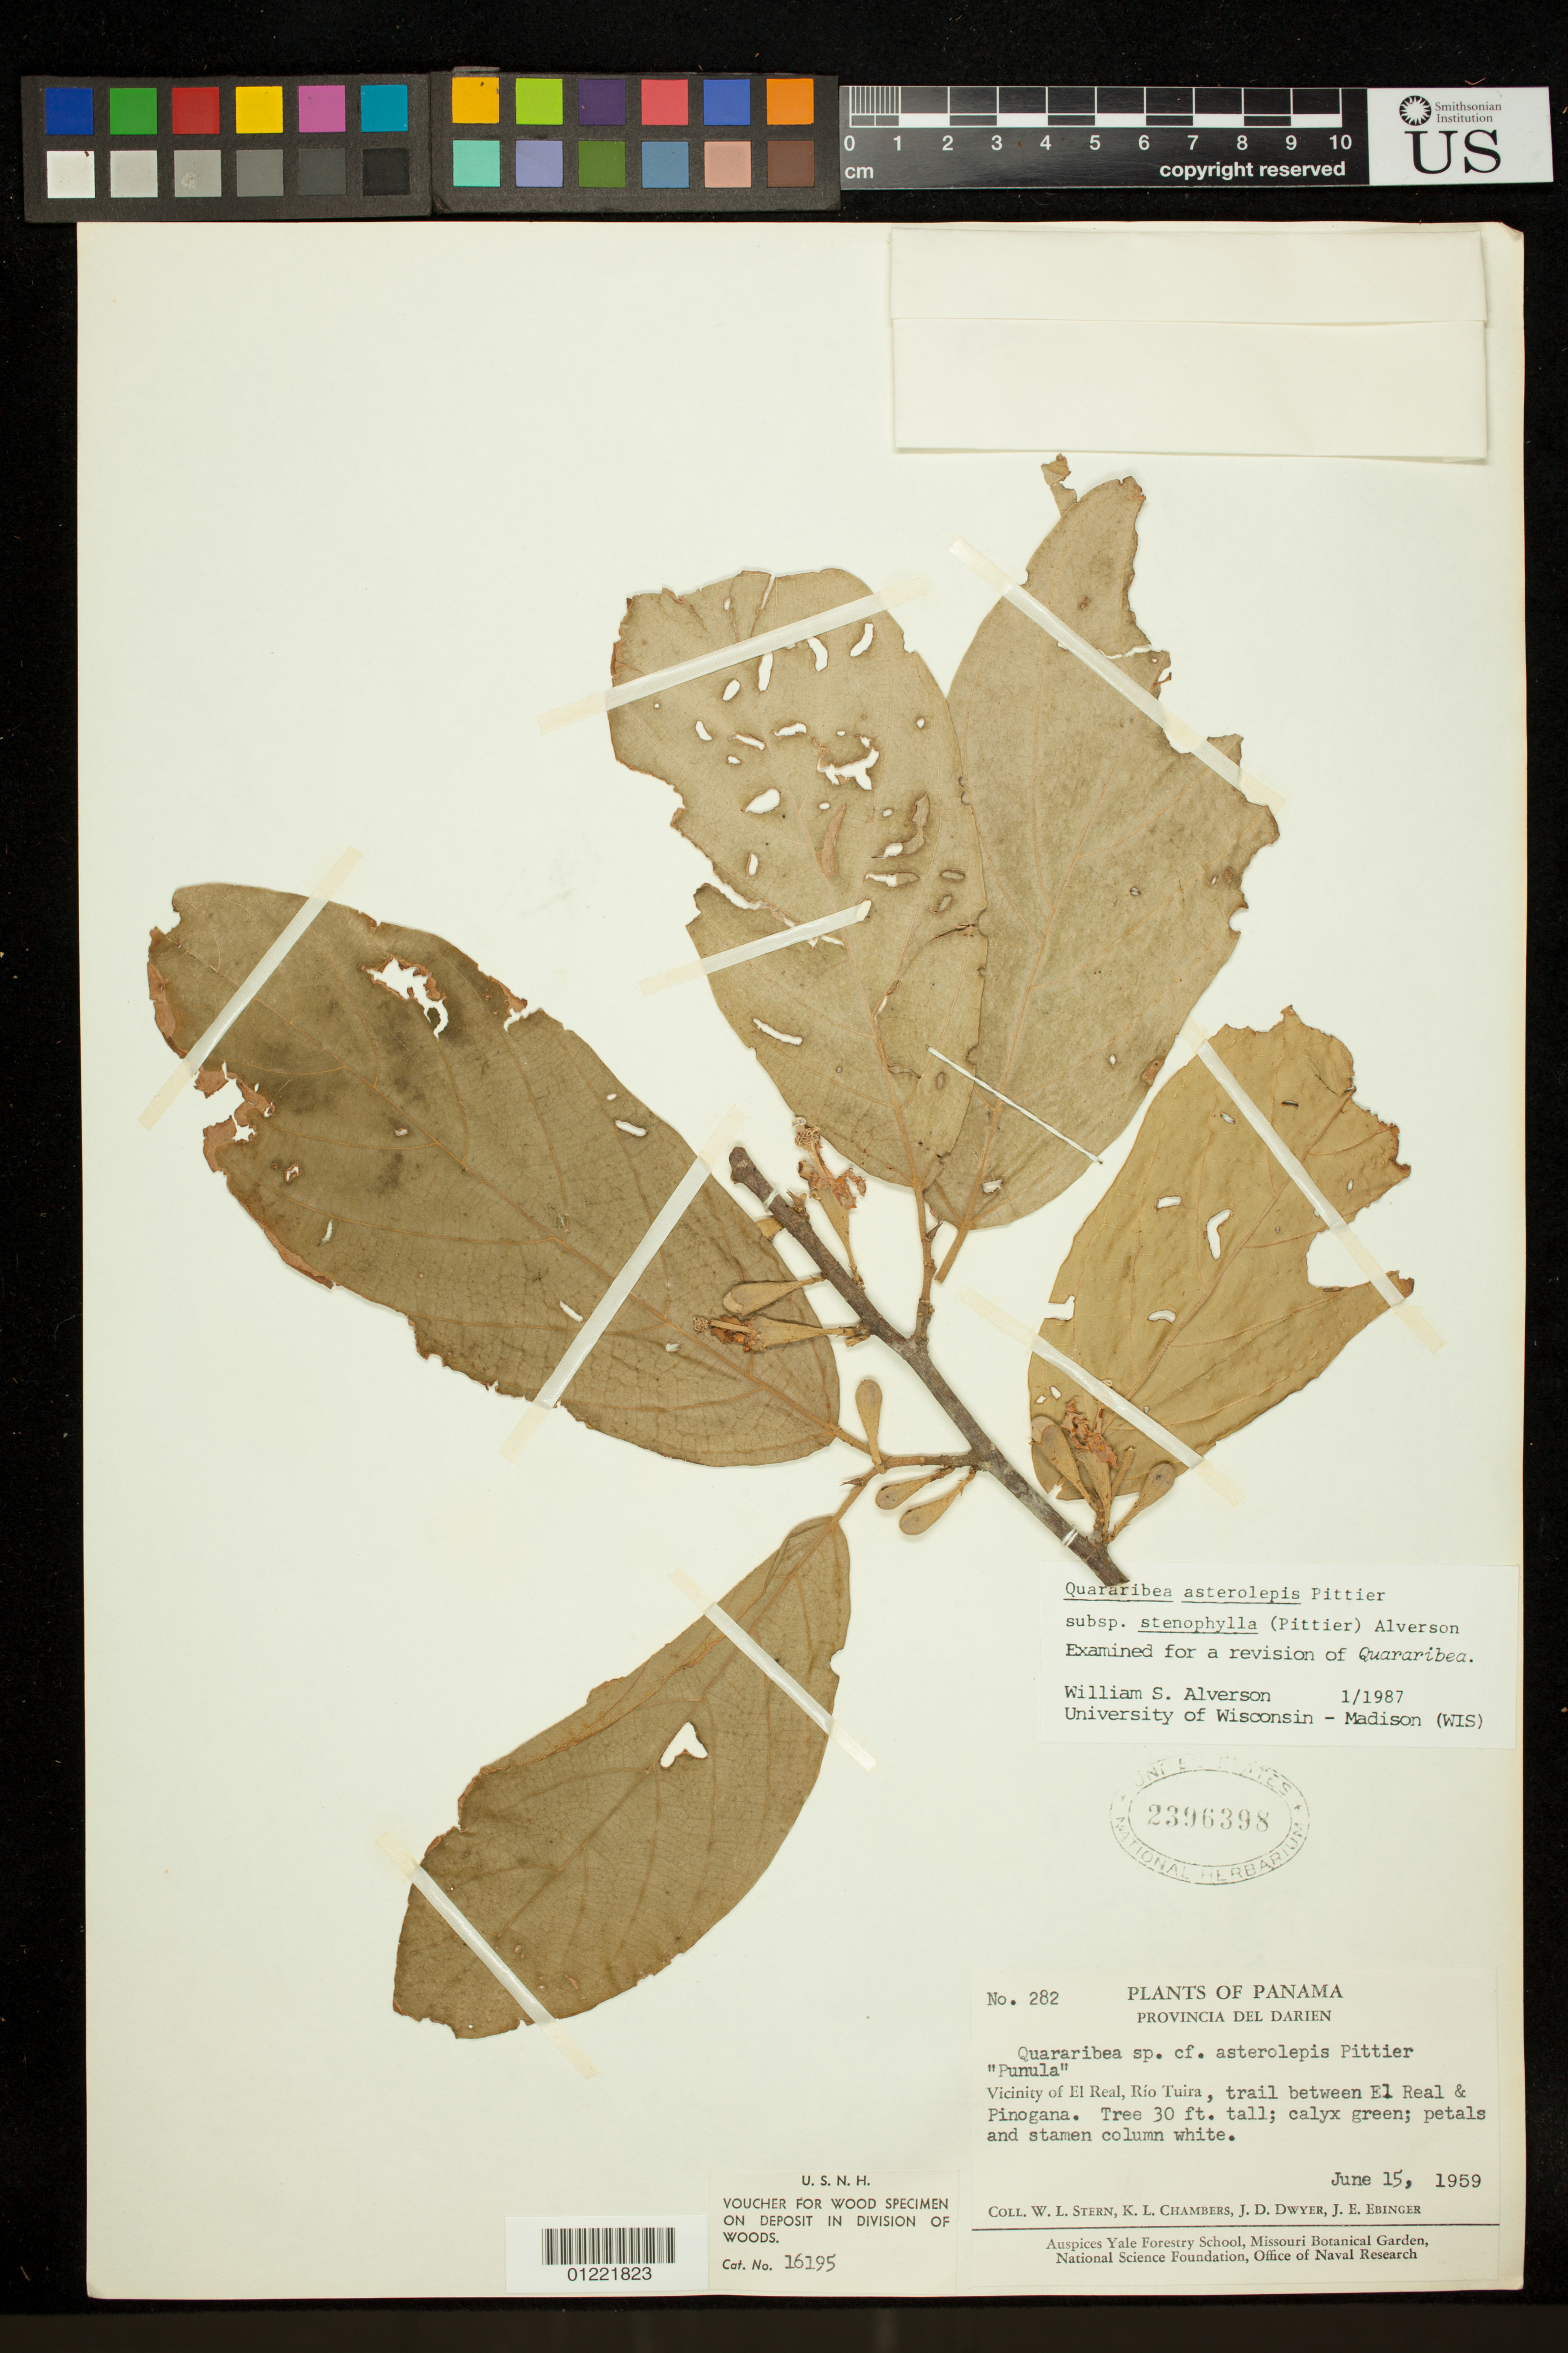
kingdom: Plantae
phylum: Tracheophyta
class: Magnoliopsida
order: Malvales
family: Malvaceae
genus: Quararibea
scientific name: Quararibea asterolepis subsp. stenophylla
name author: W.S. Alverson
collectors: W. L. Stern, K. L. Chambers, J. D. Dwyer & J. Ebinger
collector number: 282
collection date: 1959-06-15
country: Panama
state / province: Darién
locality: Vicinity of El Real, Rio Tuira, trail between El Real & Pinogana.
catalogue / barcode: US 2396398